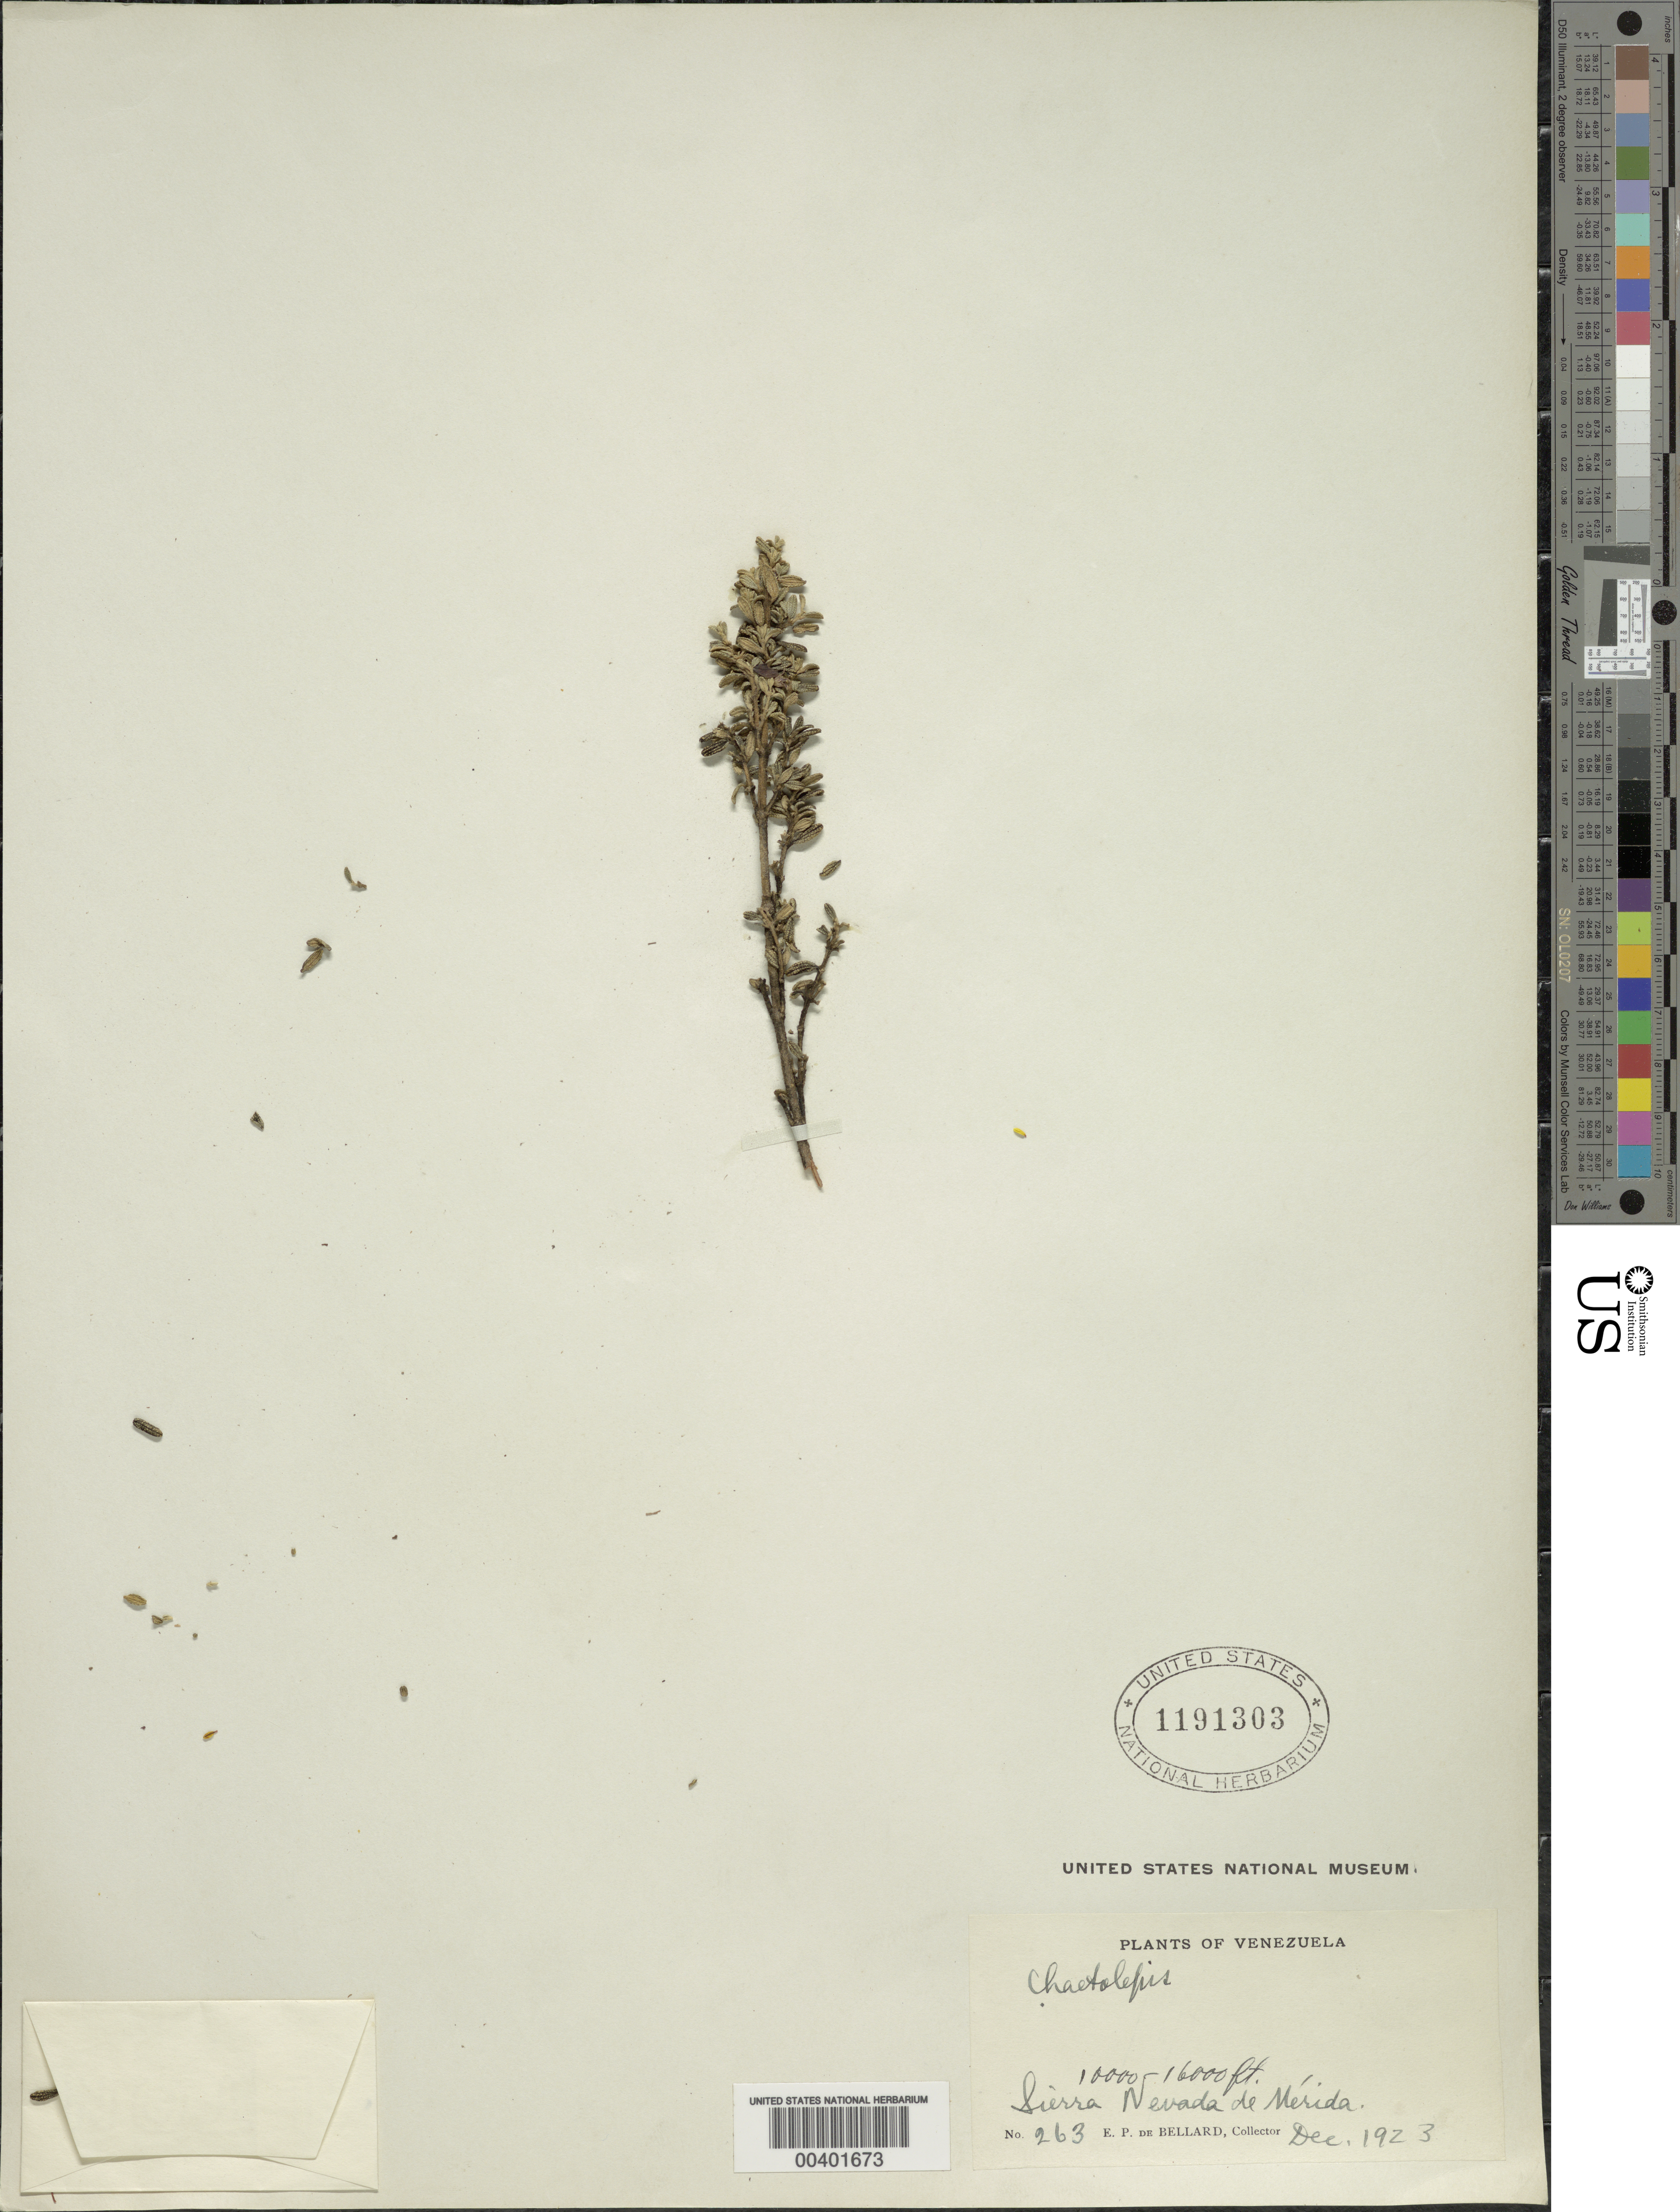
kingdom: Plantae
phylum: Tracheophyta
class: Magnoliopsida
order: Myrtales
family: Melastomataceae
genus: Chaetolepis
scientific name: Chaetolepis sp.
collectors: E. Bellard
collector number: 263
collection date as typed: Dec 1923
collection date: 1923-12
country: Venezuela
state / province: Mérida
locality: Sierra Nevada de Mérida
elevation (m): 3048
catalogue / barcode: US 1191303